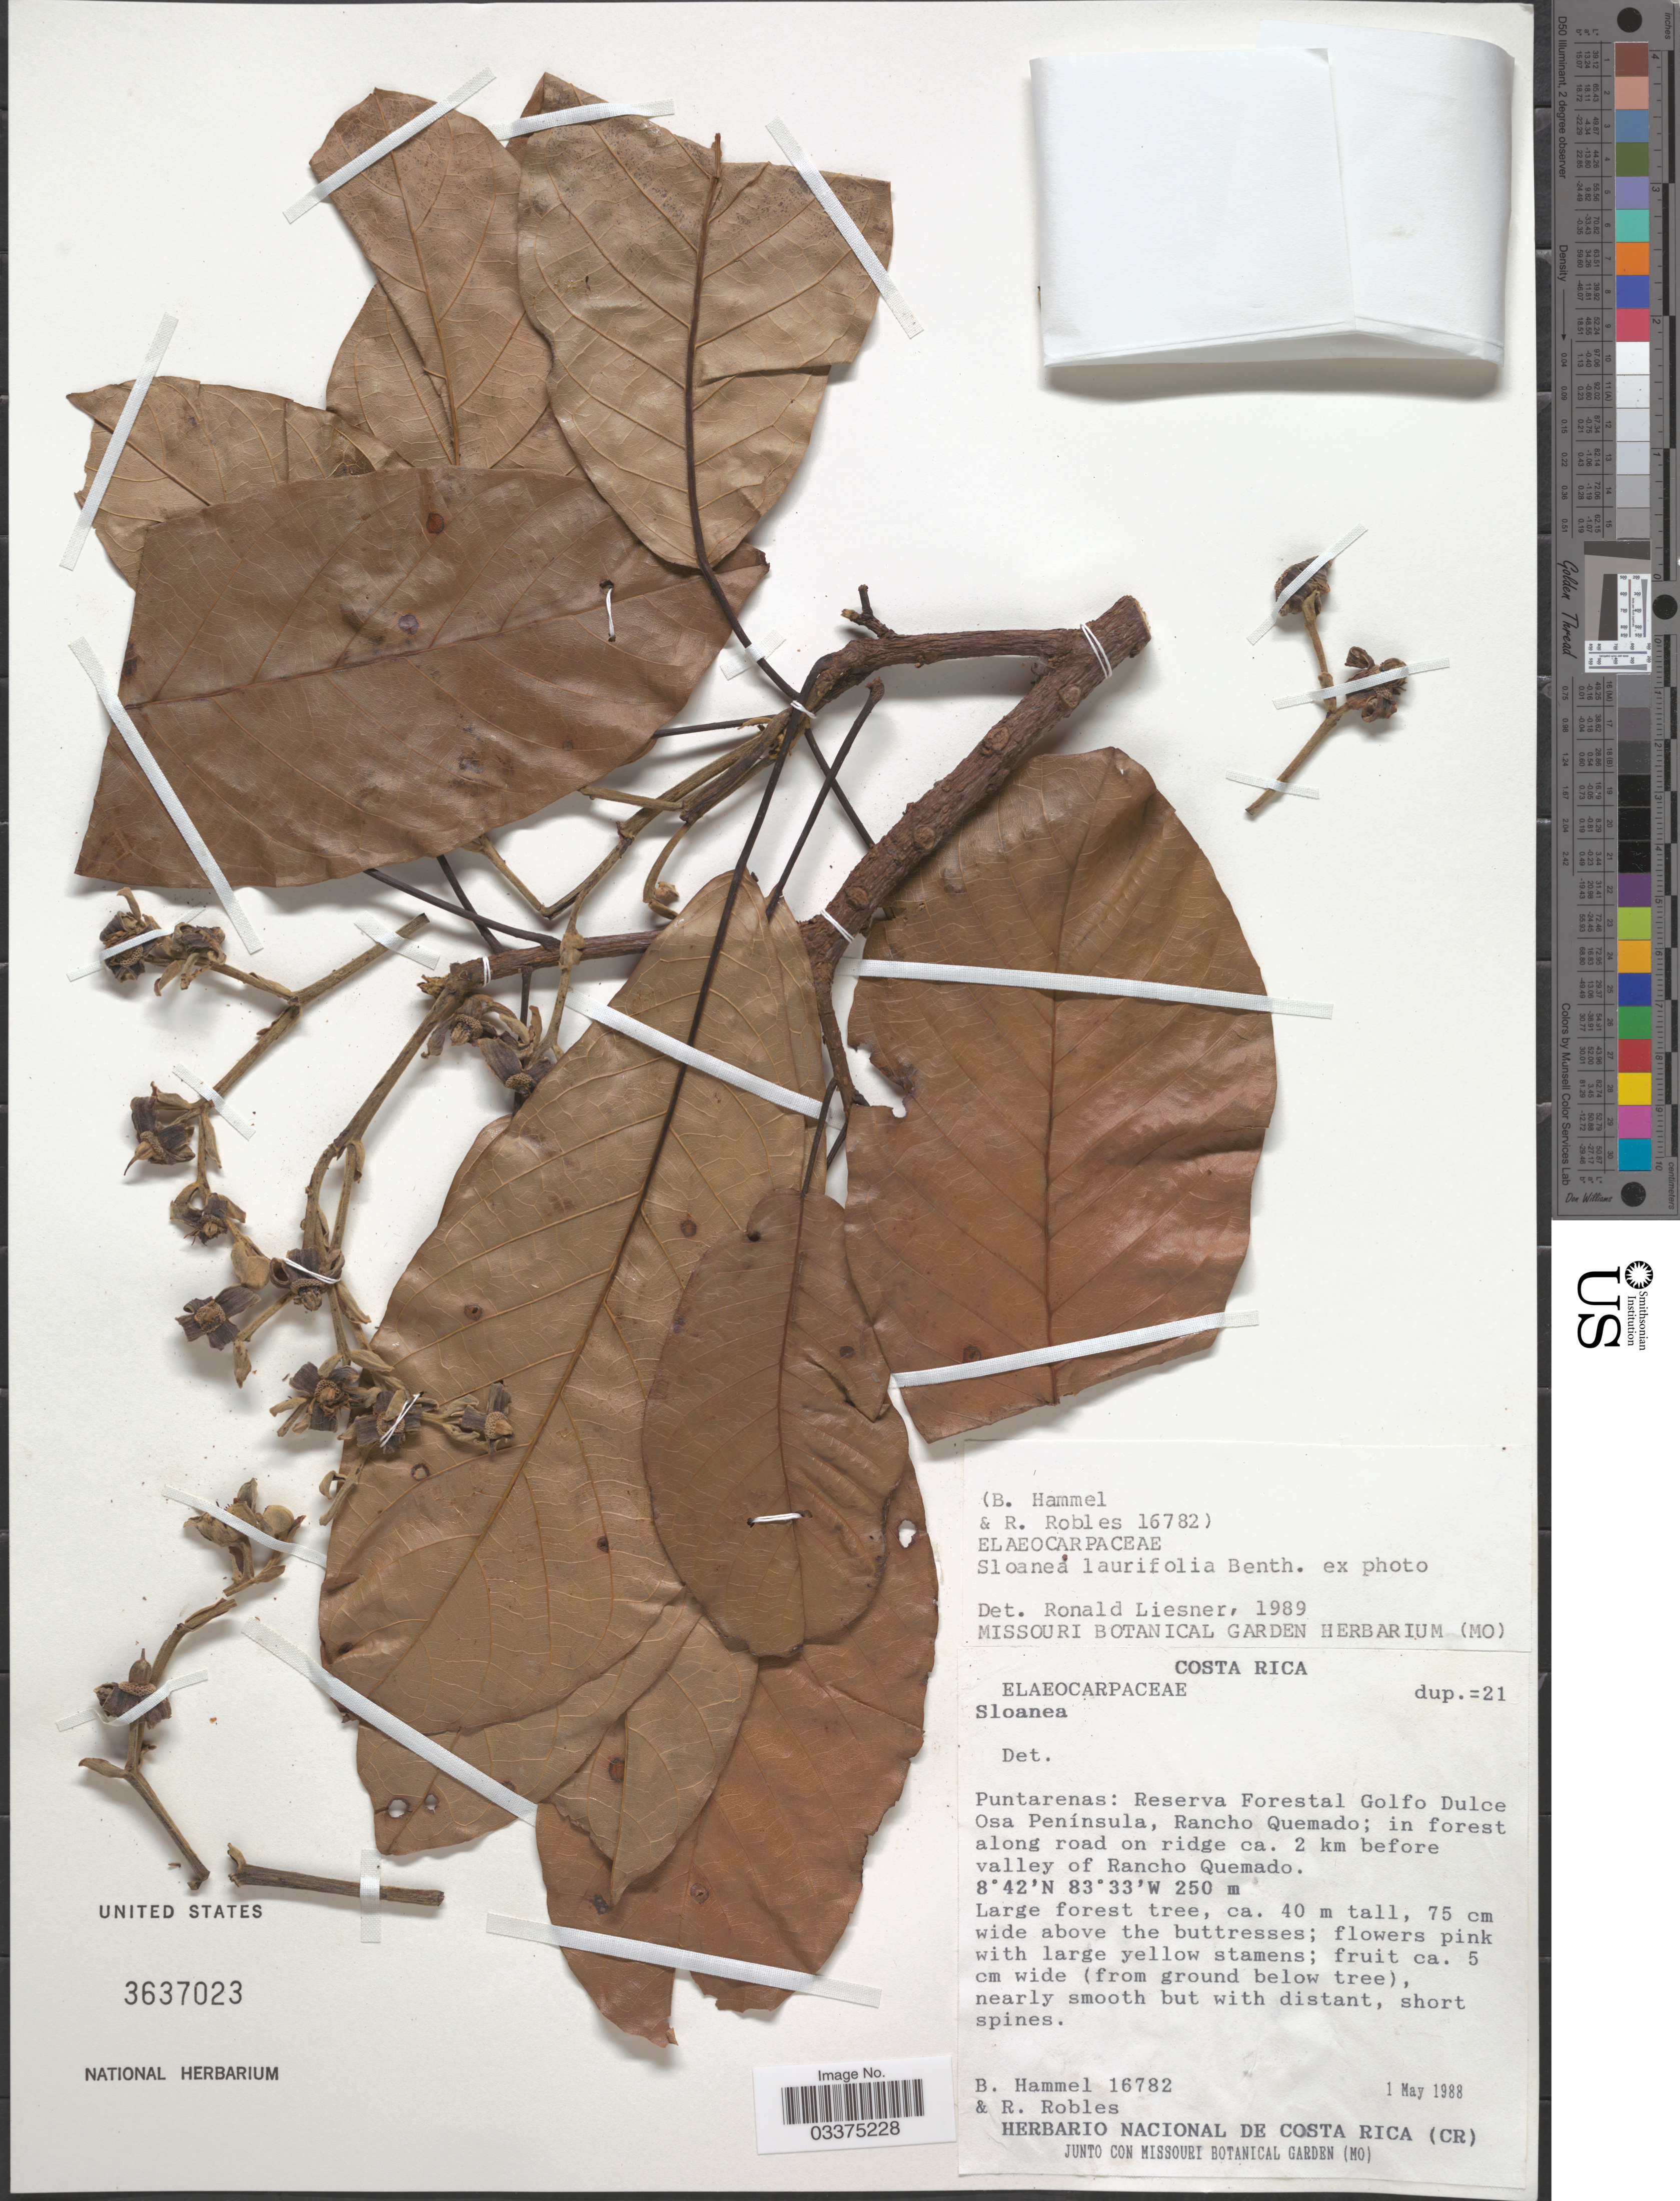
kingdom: Plantae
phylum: Tracheophyta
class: Magnoliopsida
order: Oxalidales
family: Elaeocarpaceae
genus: Sloanea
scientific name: Sloanea laurifolia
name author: (Benth.) Benth.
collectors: B. Hammel & R. Robles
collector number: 16782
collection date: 1988-05-01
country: Costa Rica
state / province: Puntarenas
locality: Reserva Forestal Golfo Dulce Osa Península, Rancho Quemado; in forest along road on ridge ca. 2 km before valley of Rancho Quemado.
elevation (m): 250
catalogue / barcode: US 3637023